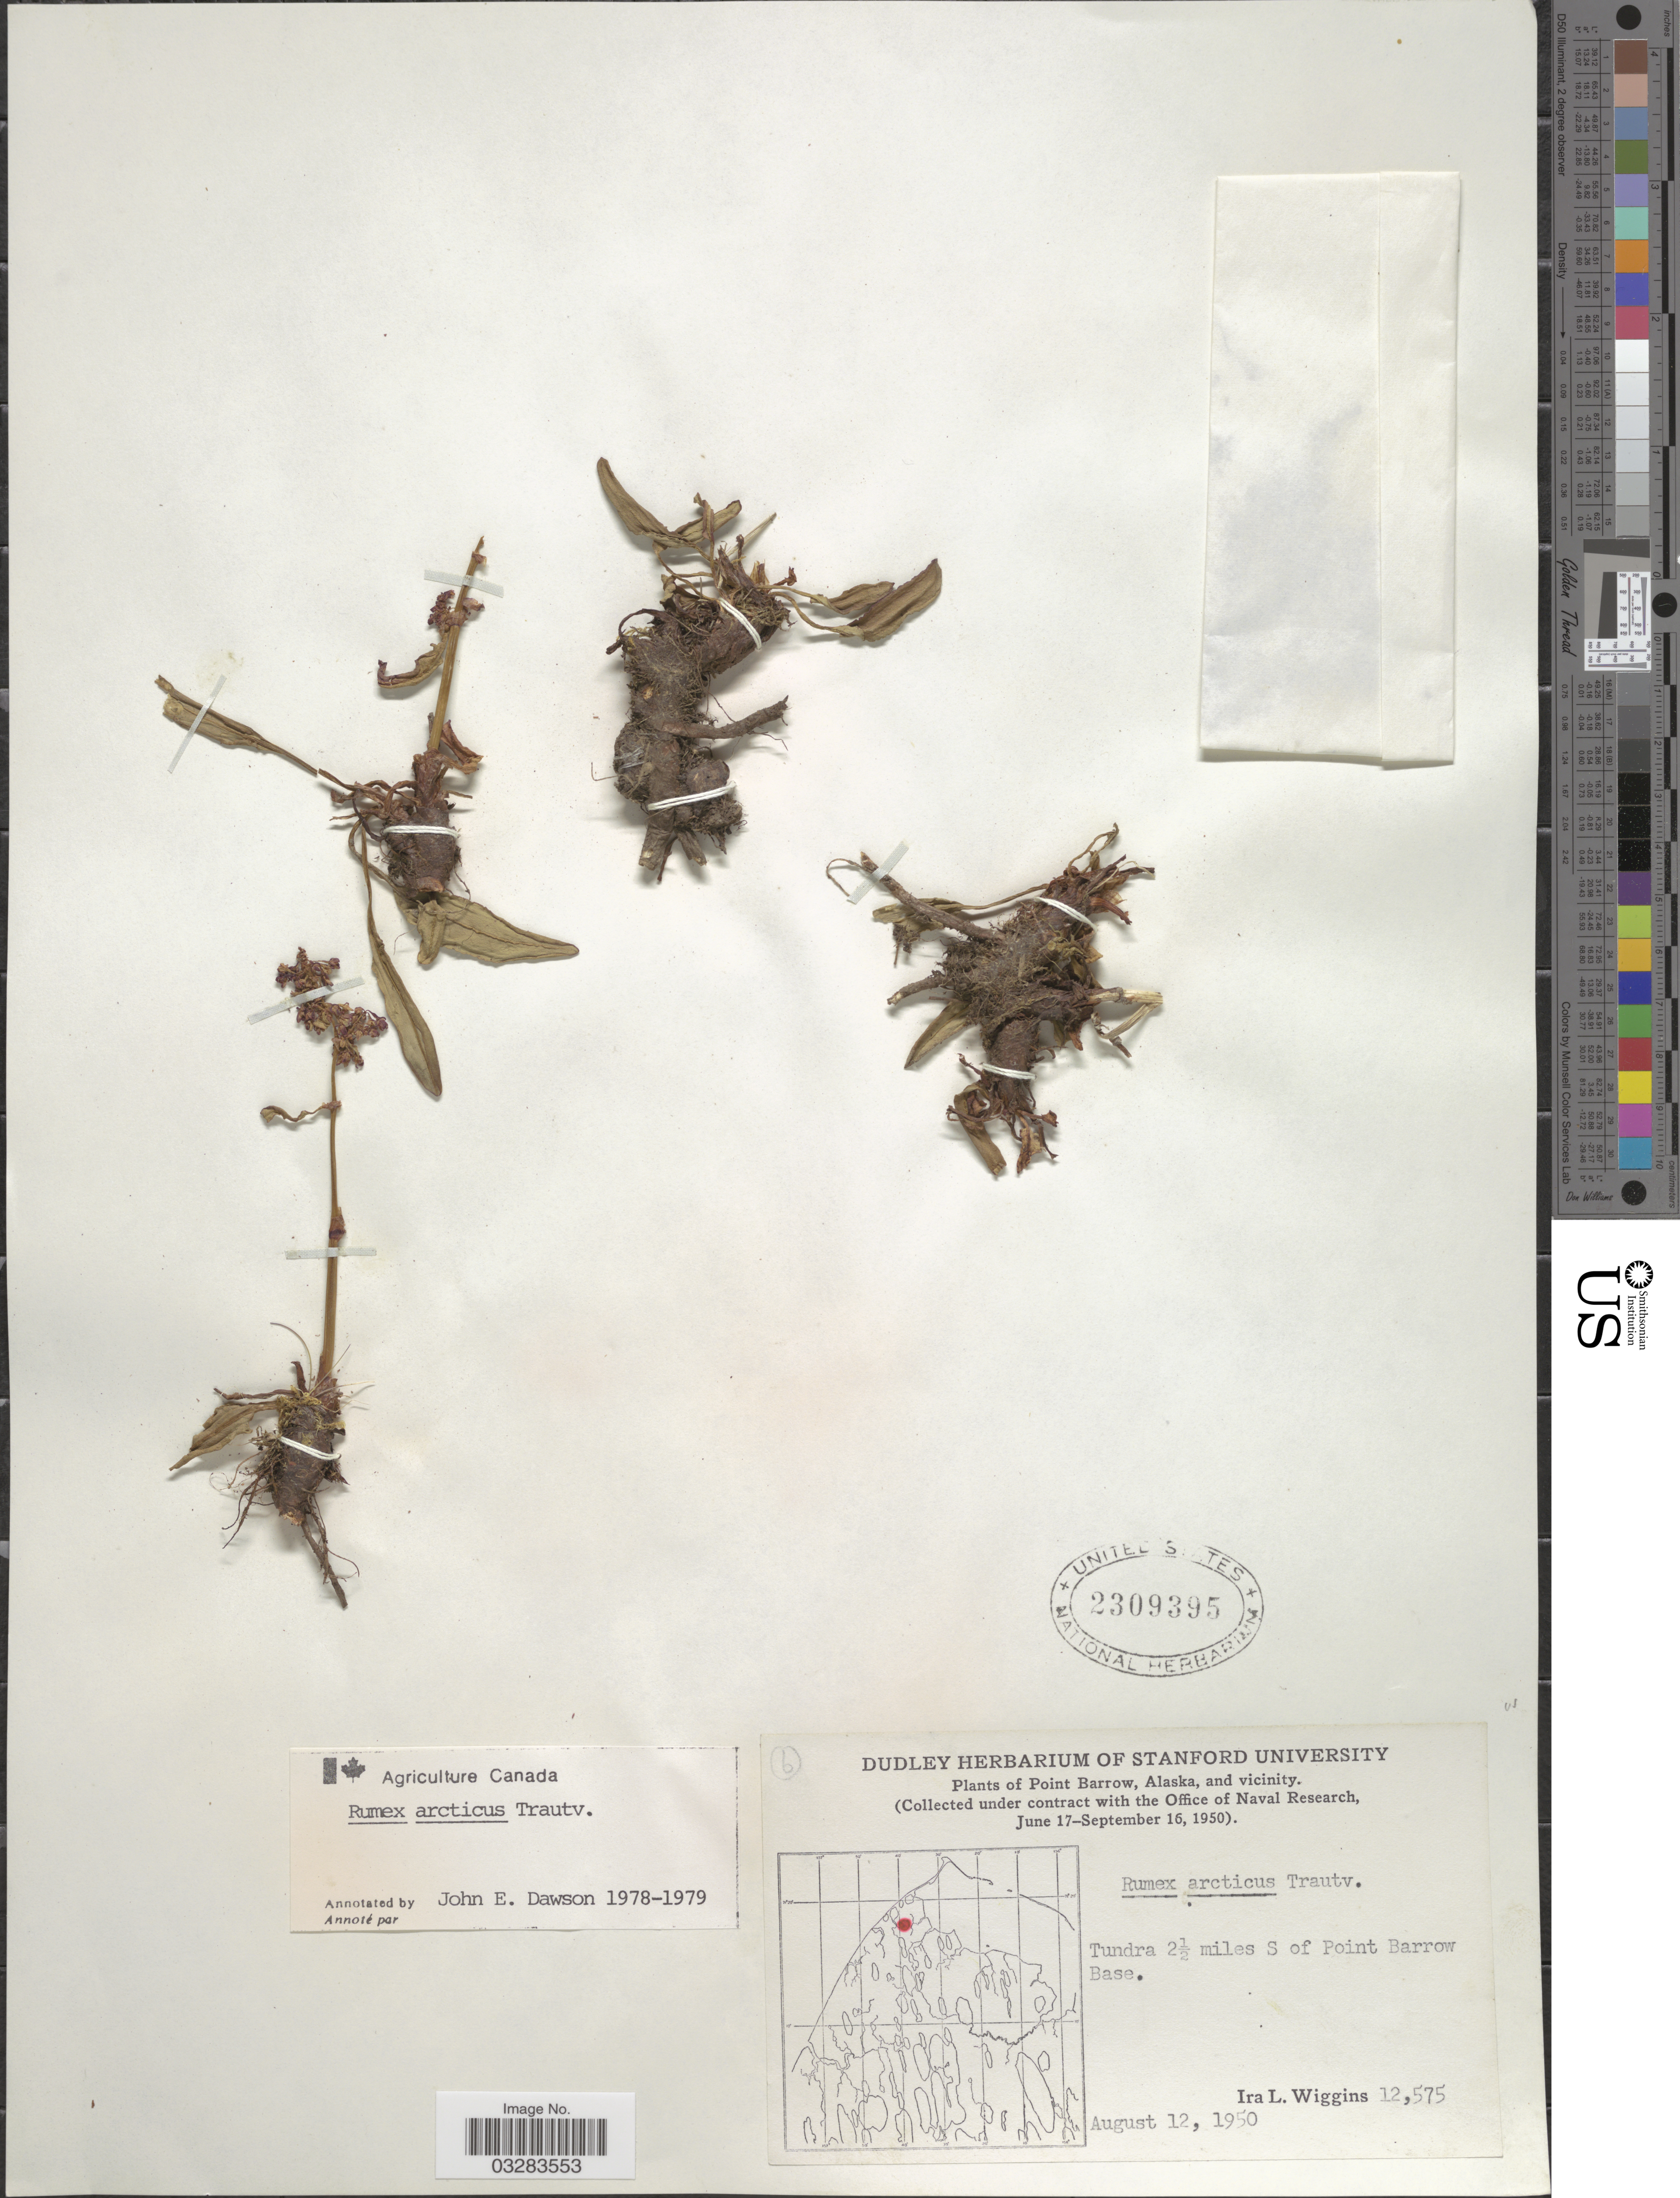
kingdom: Plantae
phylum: Tracheophyta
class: Magnoliopsida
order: Caryophyllales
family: Polygonaceae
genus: Rumex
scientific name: Rumex arcticus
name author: Trautv.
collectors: I. L. Wiggins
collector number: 12575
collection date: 1950-08-12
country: United States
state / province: Alaska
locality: Point Barrow, Alaska, and vicinity. Tundra 2½ miles S of Point Barrow Base.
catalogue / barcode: US 2309395